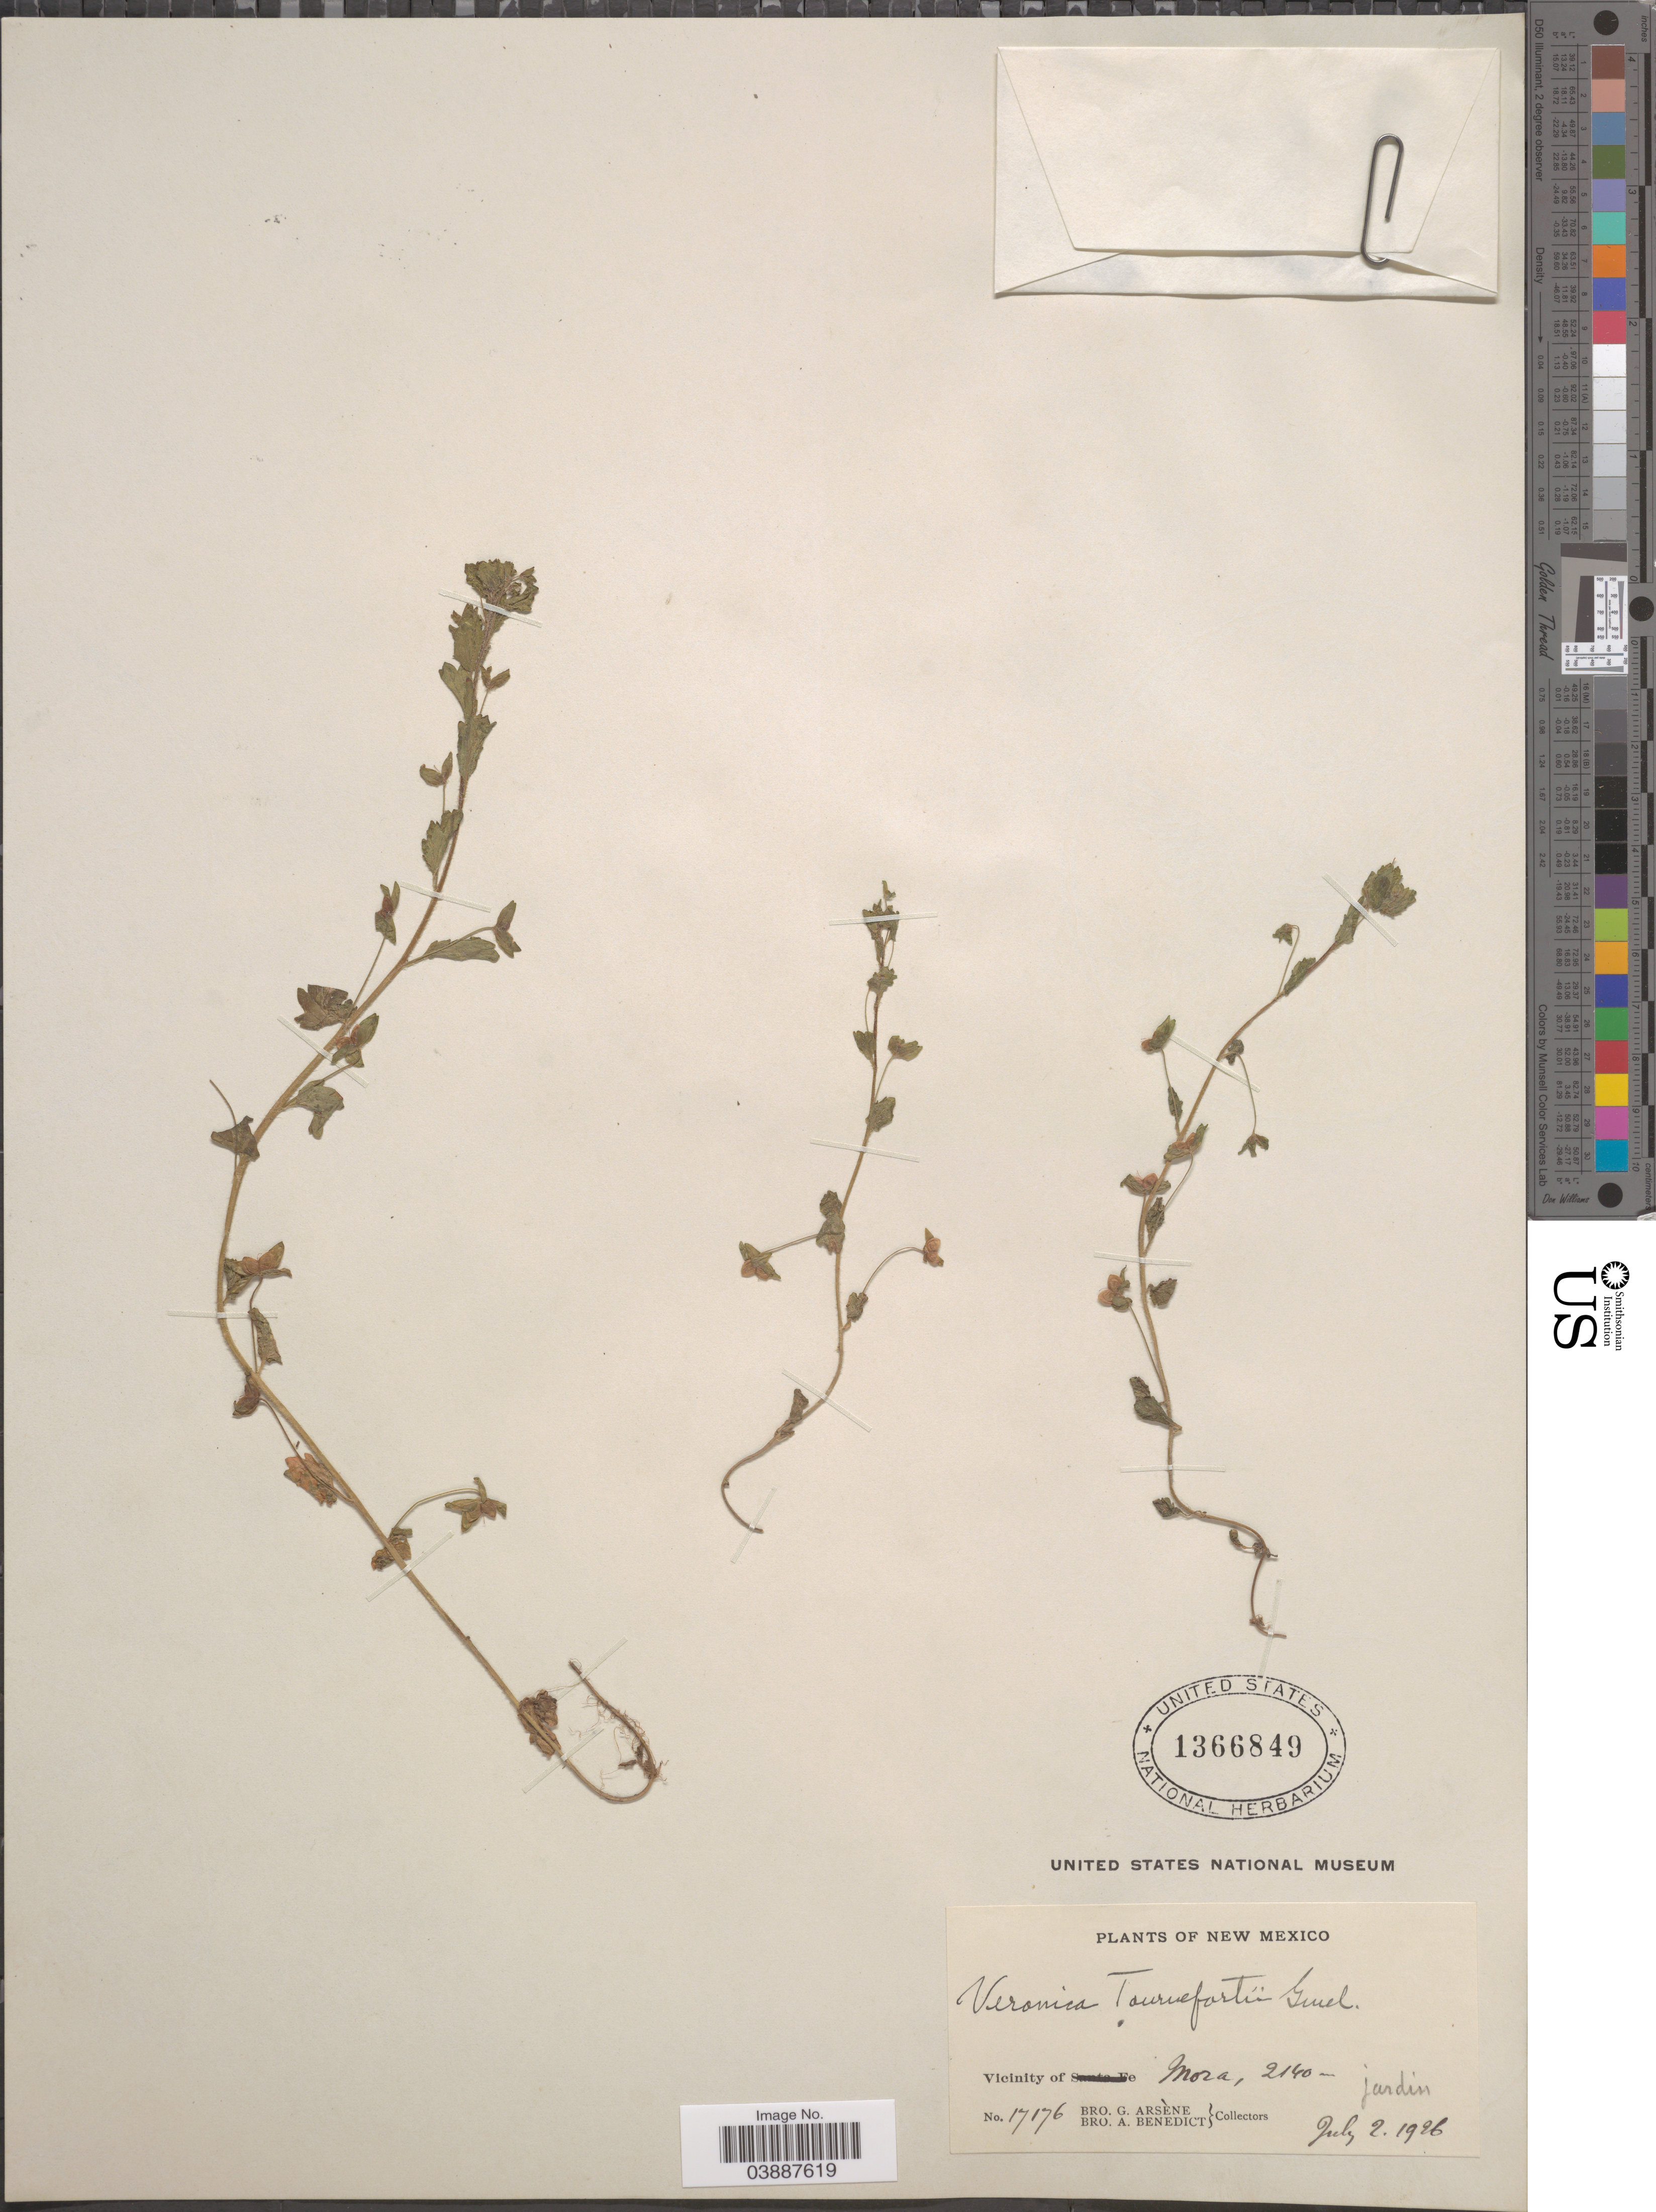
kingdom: Plantae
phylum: Tracheophyta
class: Magnoliopsida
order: Lamiales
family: Plantaginaceae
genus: Veronica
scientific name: Veronica persica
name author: Poir.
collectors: Bro. G. Arsène & Bro. A. Benedict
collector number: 17176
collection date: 1926-07-02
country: United States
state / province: New Mexico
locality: Vicinity of Mora. Jardin.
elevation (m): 2140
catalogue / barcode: US 1366849